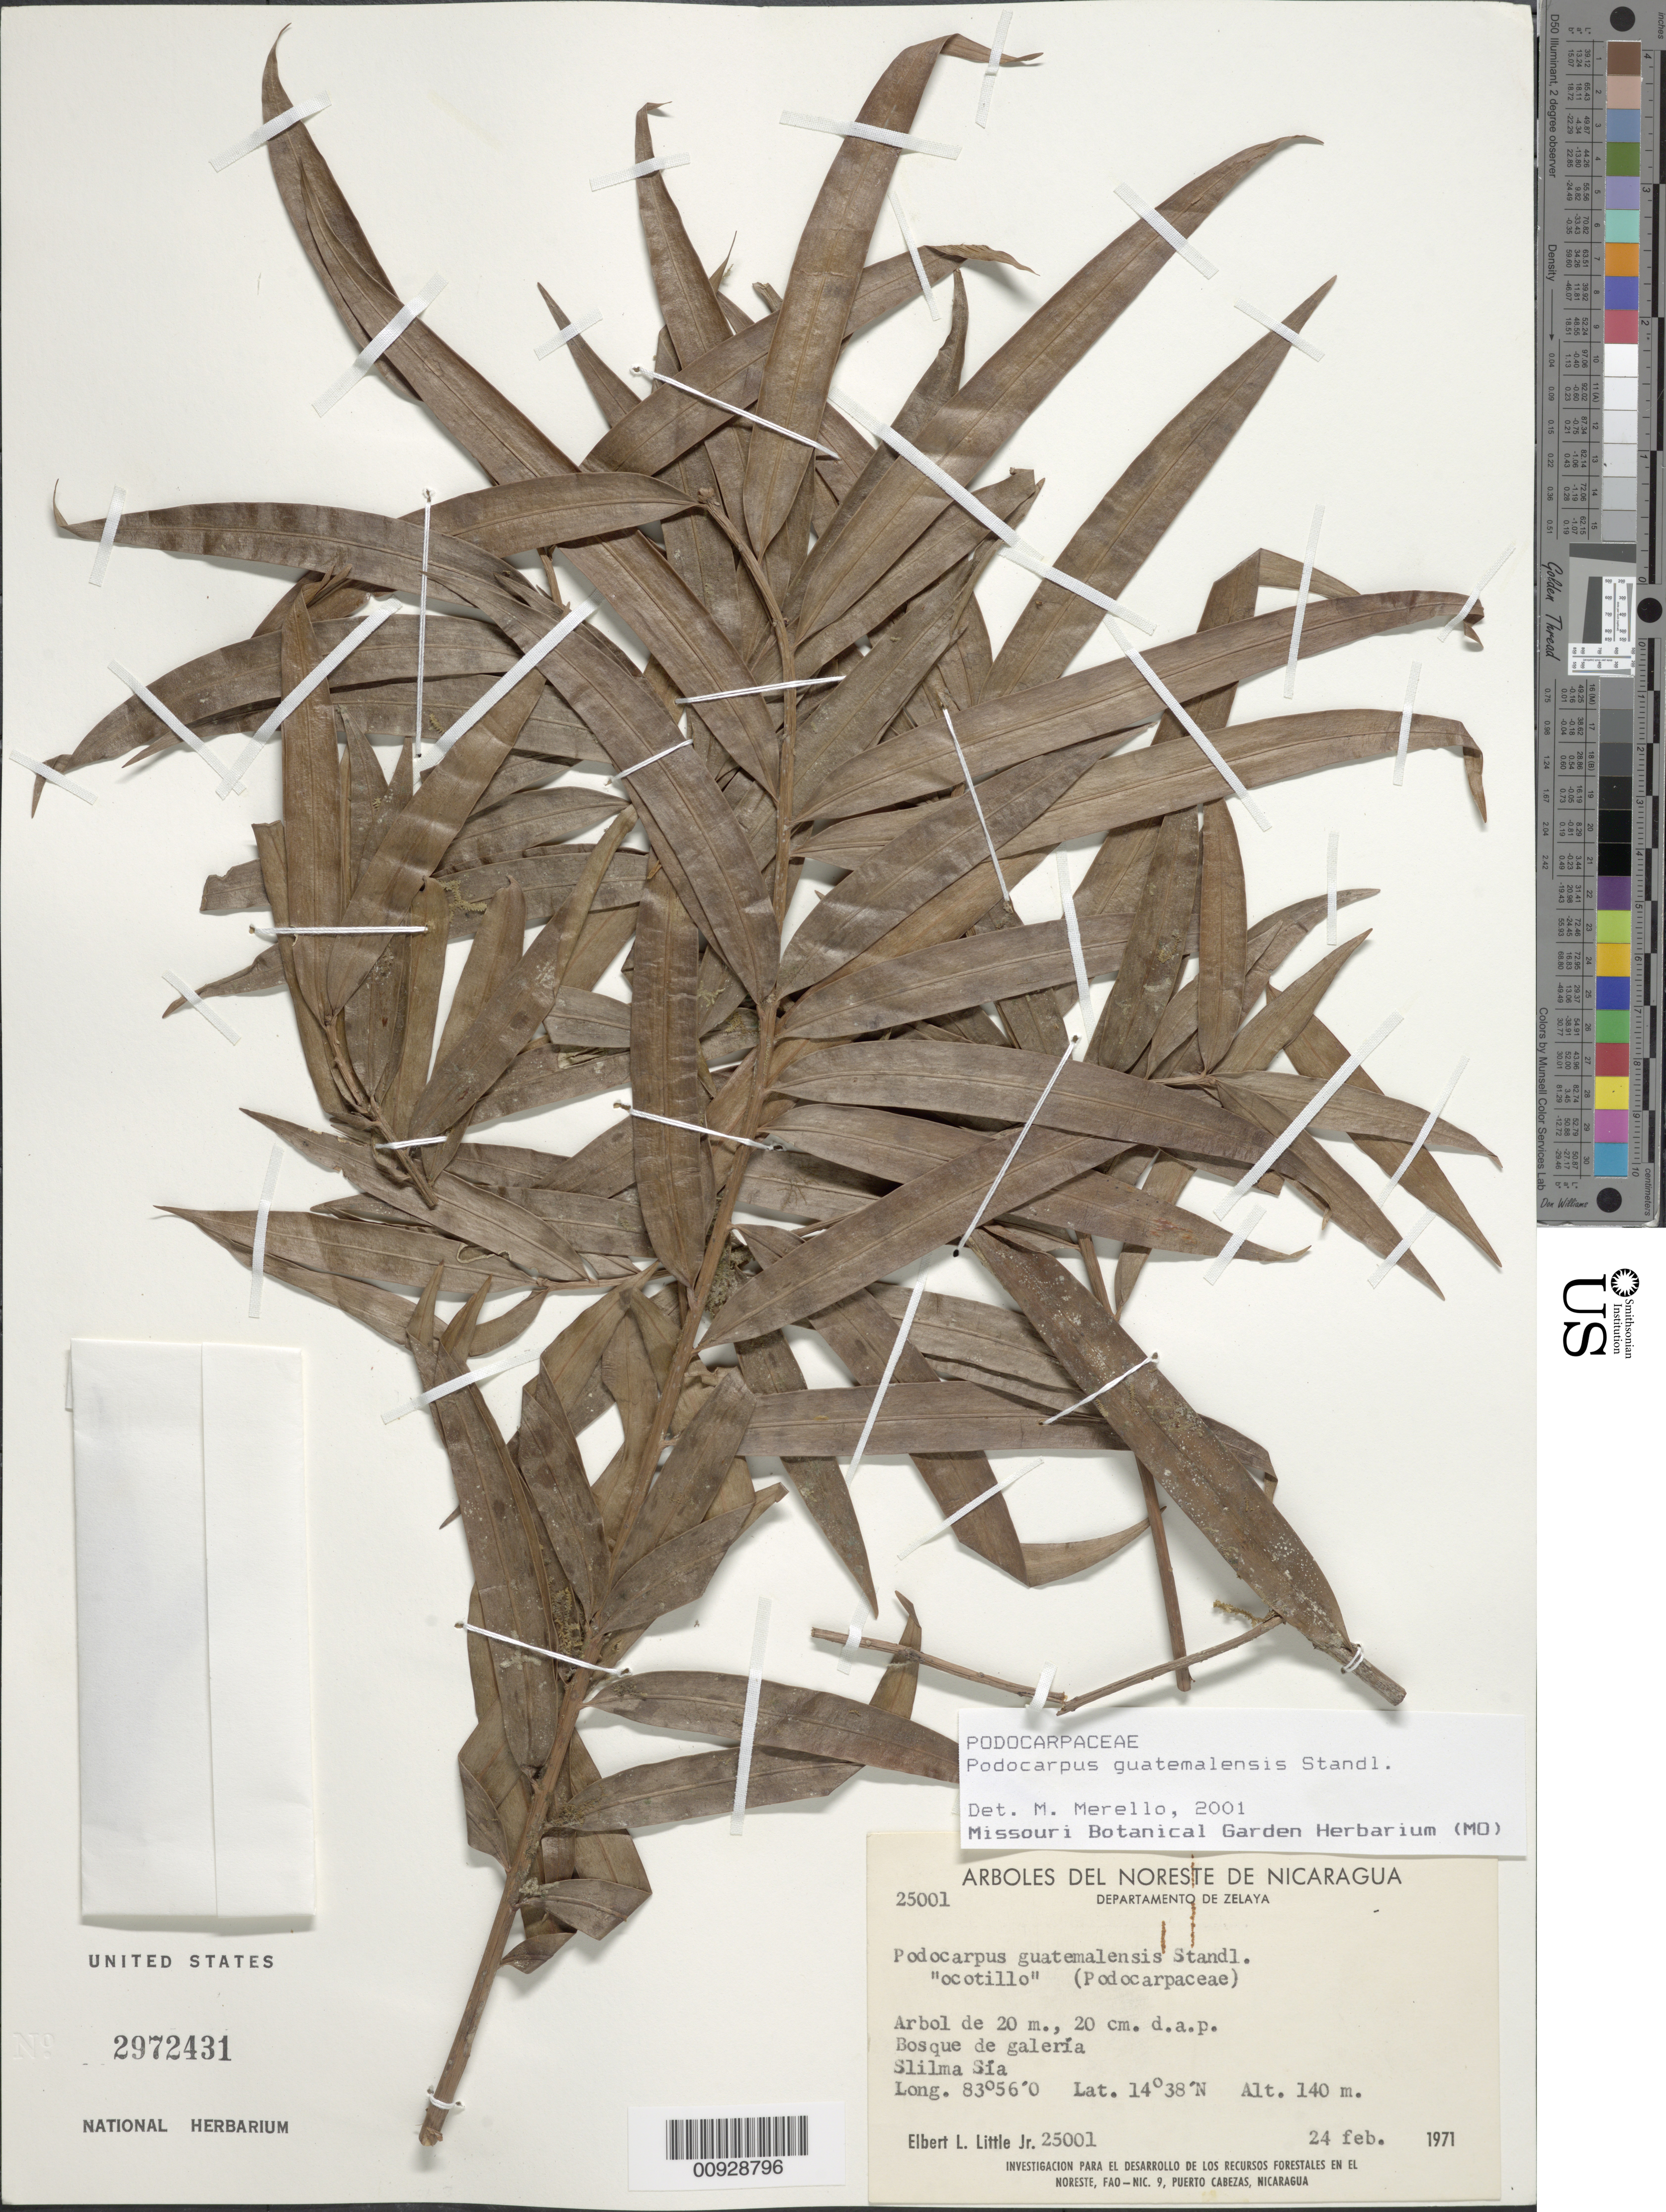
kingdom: Plantae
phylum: Tracheophyta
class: Pinopsida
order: Pinales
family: Podocarpaceae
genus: Podocarpus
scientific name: Podocarpus guatemalensis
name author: Standl.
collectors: E. L. Little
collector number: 25001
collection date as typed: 24 Feb 1971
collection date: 1971-02-24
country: Nicaragua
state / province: Atlántico Norte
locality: Nicaragua, Departamento de Zelaya, Slilma Sia.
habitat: Bosque de galería.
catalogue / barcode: US 2972431